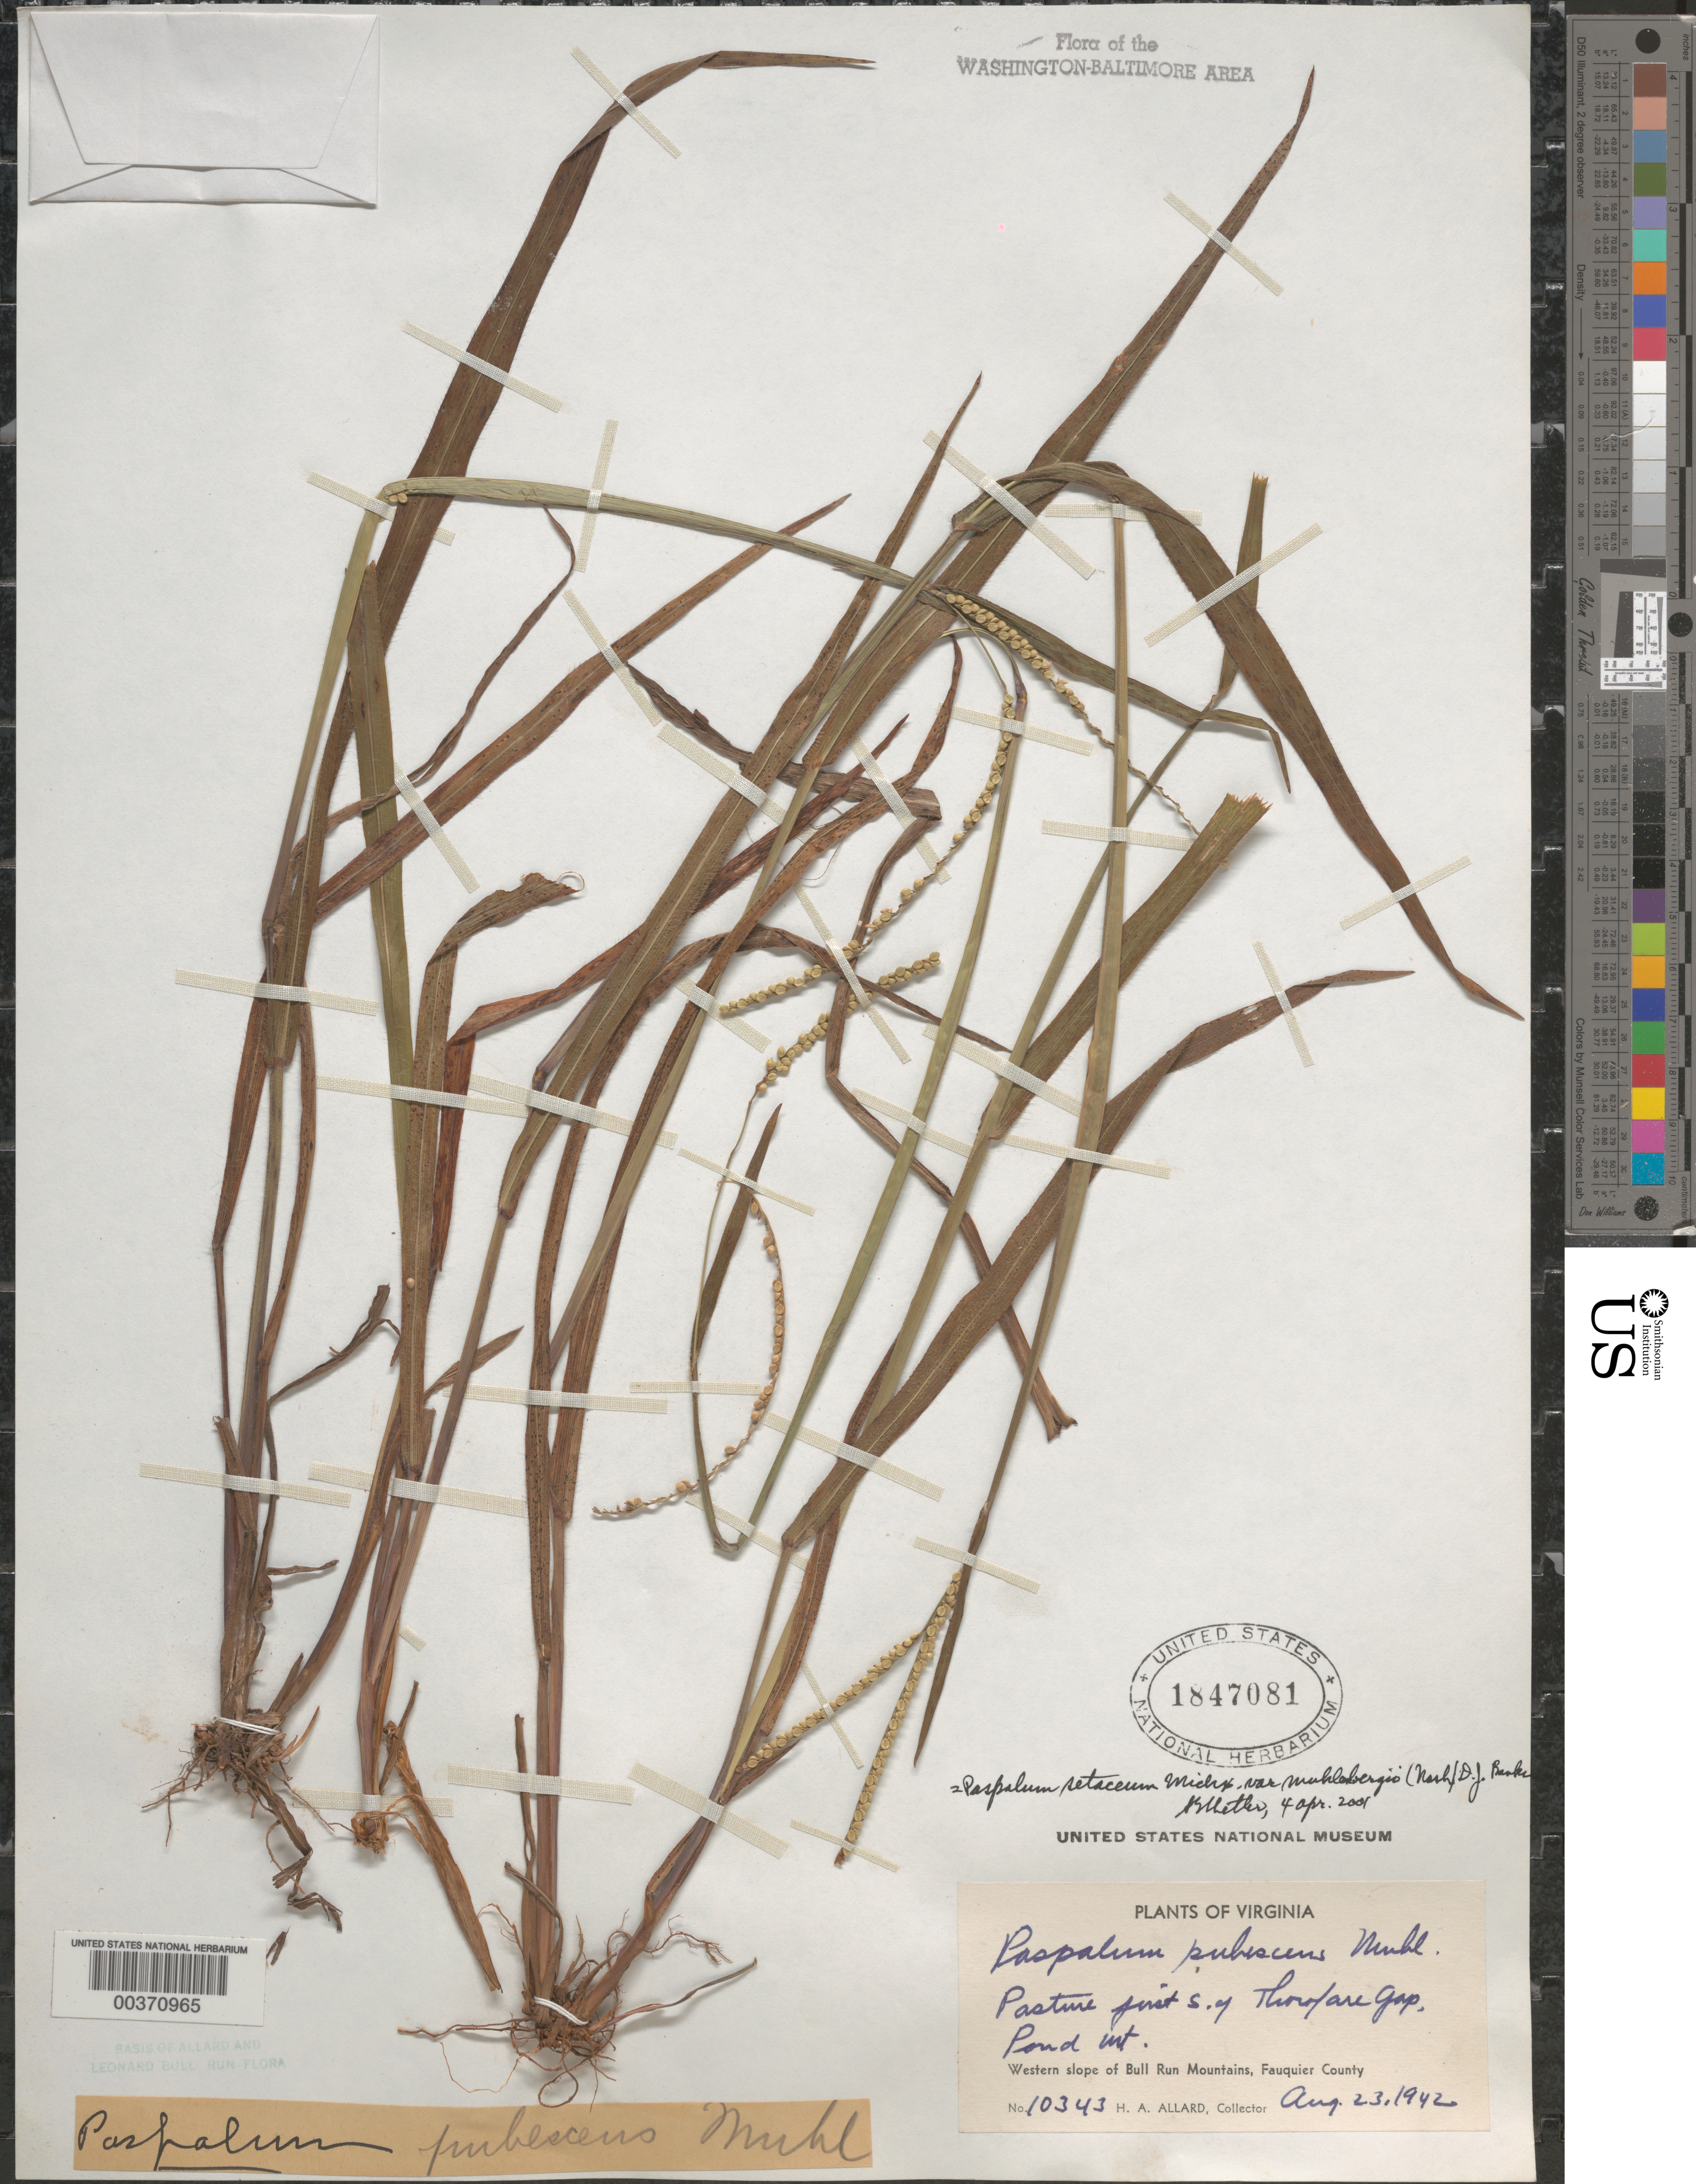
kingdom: Plantae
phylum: Tracheophyta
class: Liliopsida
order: Poales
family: Poaceae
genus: Paspalum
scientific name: Paspalum setaceum var. muhlenbergii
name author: (Nash) D.J. Banks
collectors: H. A. Allard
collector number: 10343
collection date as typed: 23 Aug 1942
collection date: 1942-08-23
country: United States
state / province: Virginia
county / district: Fauquier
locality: South of Thorofare Gap, Pond Mountains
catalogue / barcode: US 1847081